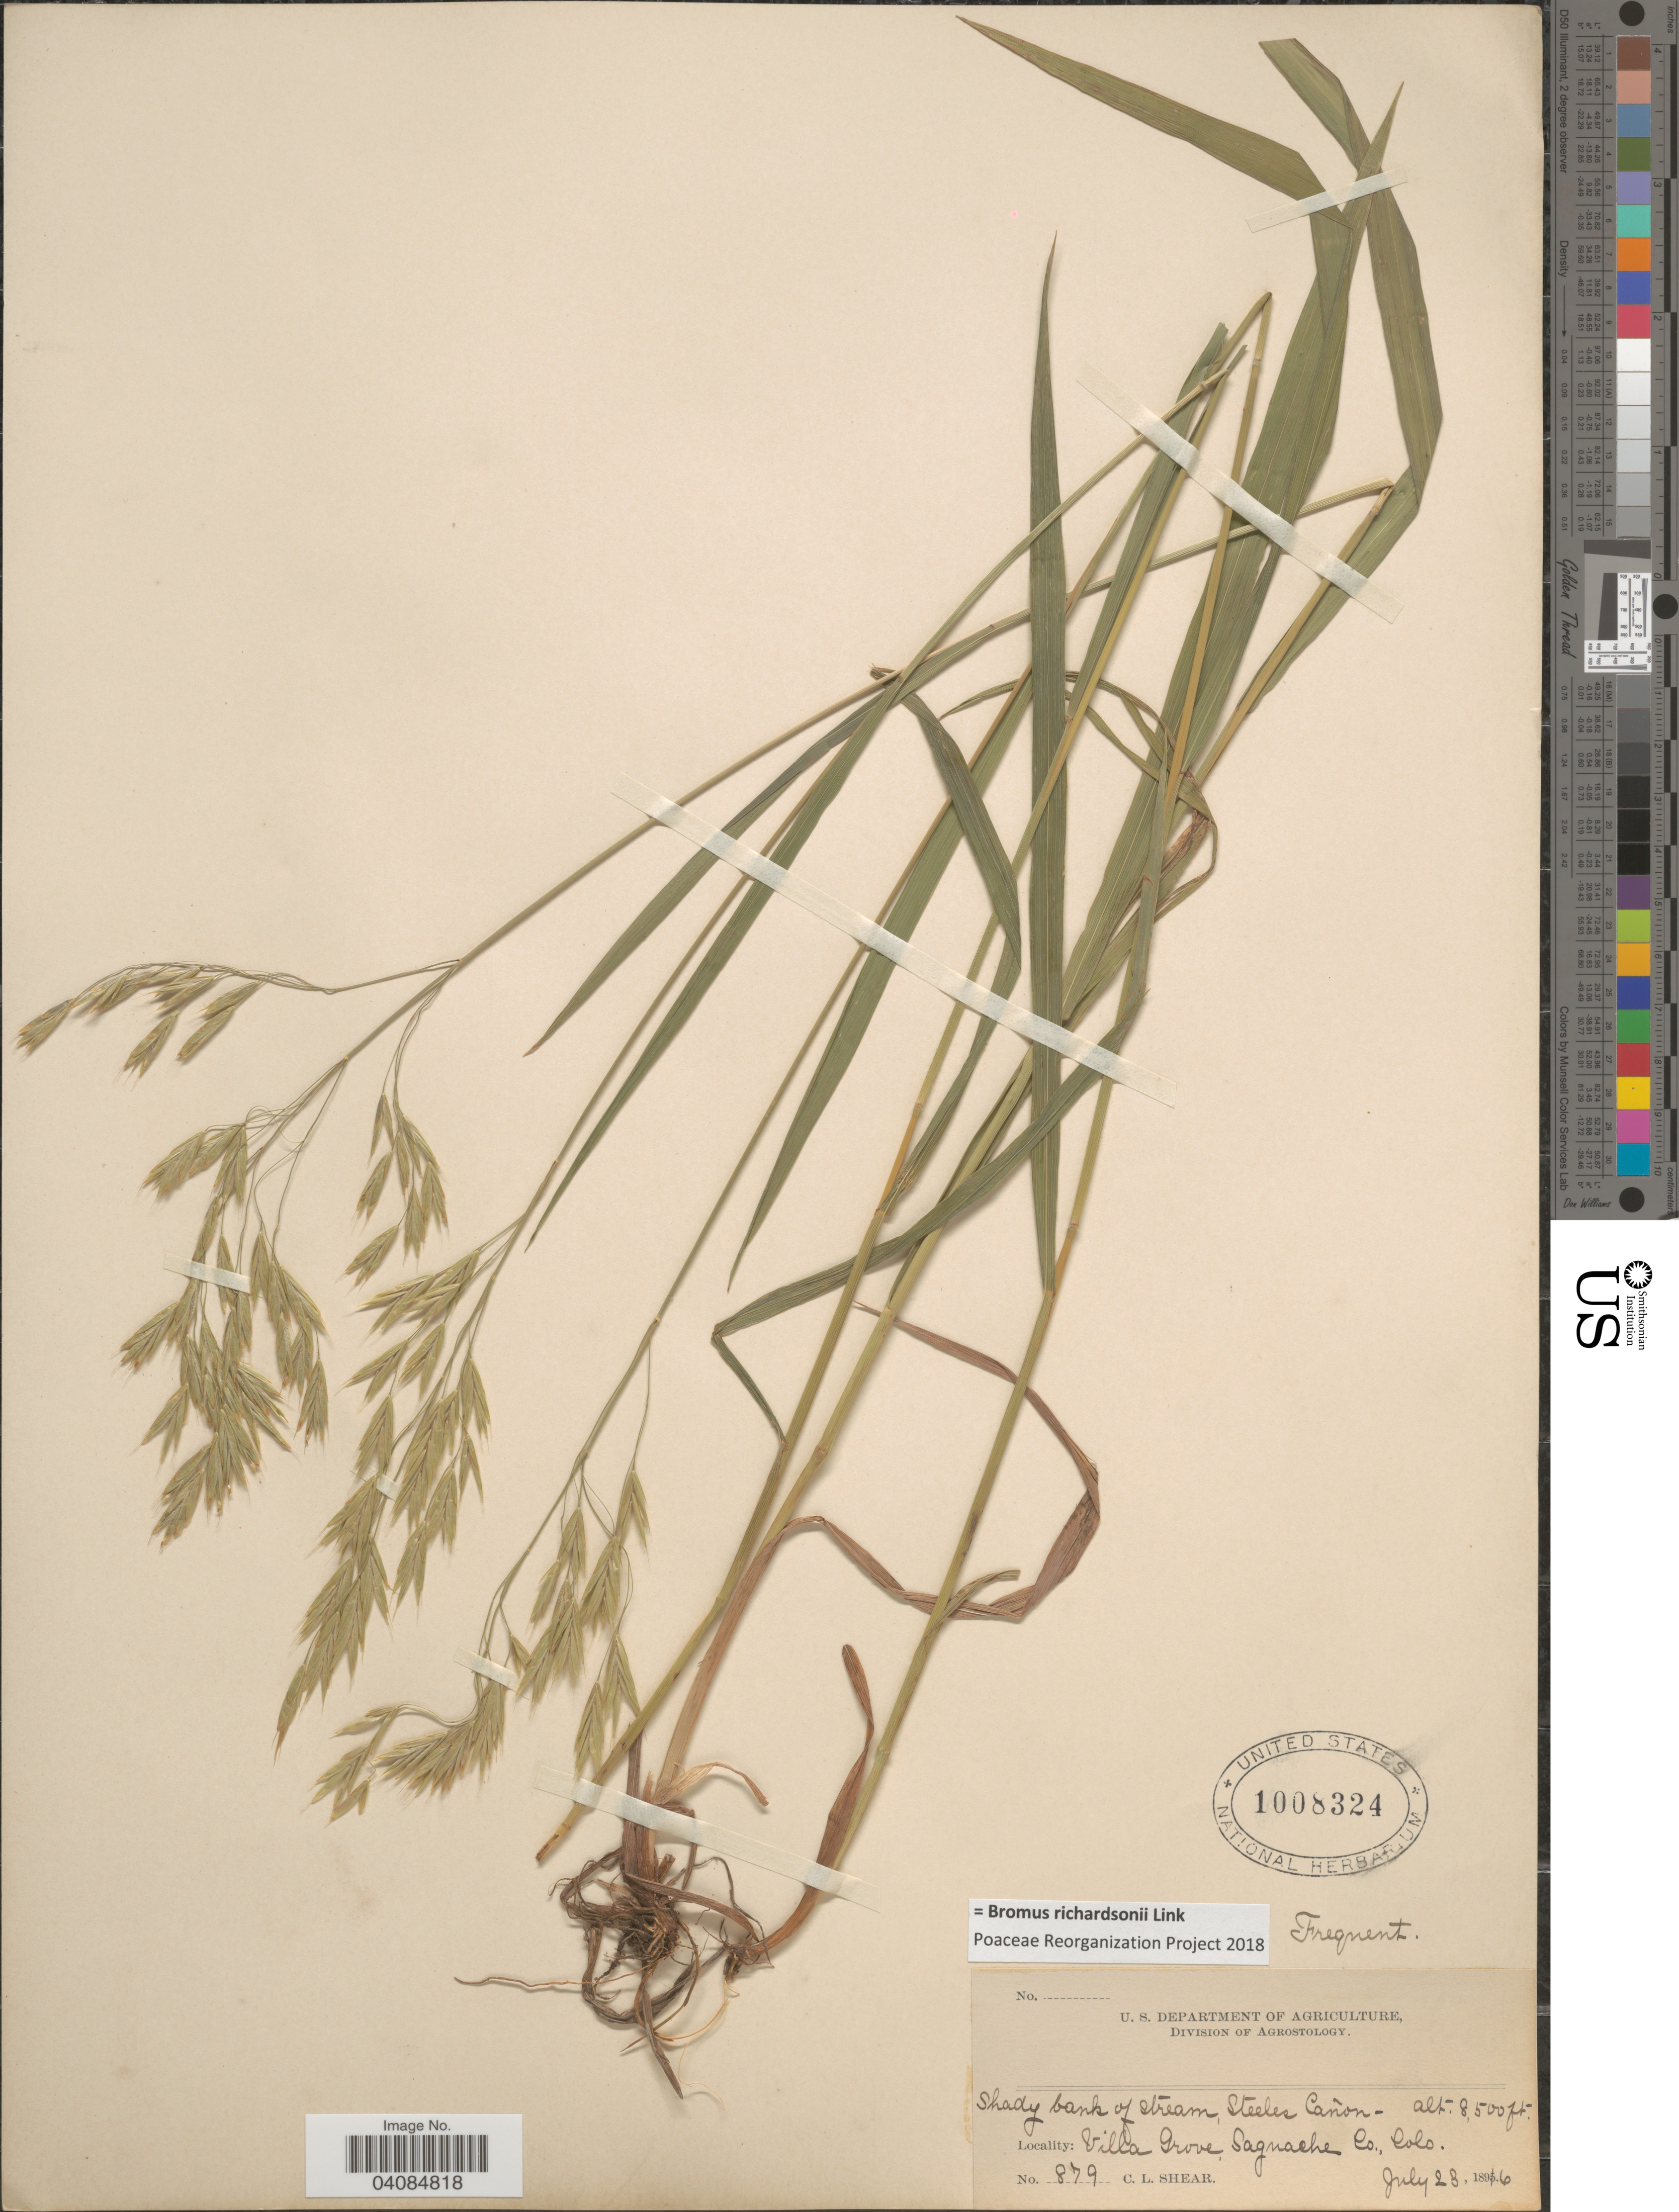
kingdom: Plantae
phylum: Tracheophyta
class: Liliopsida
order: Poales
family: Poaceae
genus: Bromus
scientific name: Bromus richardsonii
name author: Link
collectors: C. L. Shear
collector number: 879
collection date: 1896-07-23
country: United States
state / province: Colorado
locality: Frequent. Shady bank of stream, Steeles Cañon. Villa Grove, Saguache Co.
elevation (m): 2591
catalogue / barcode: US 1008324